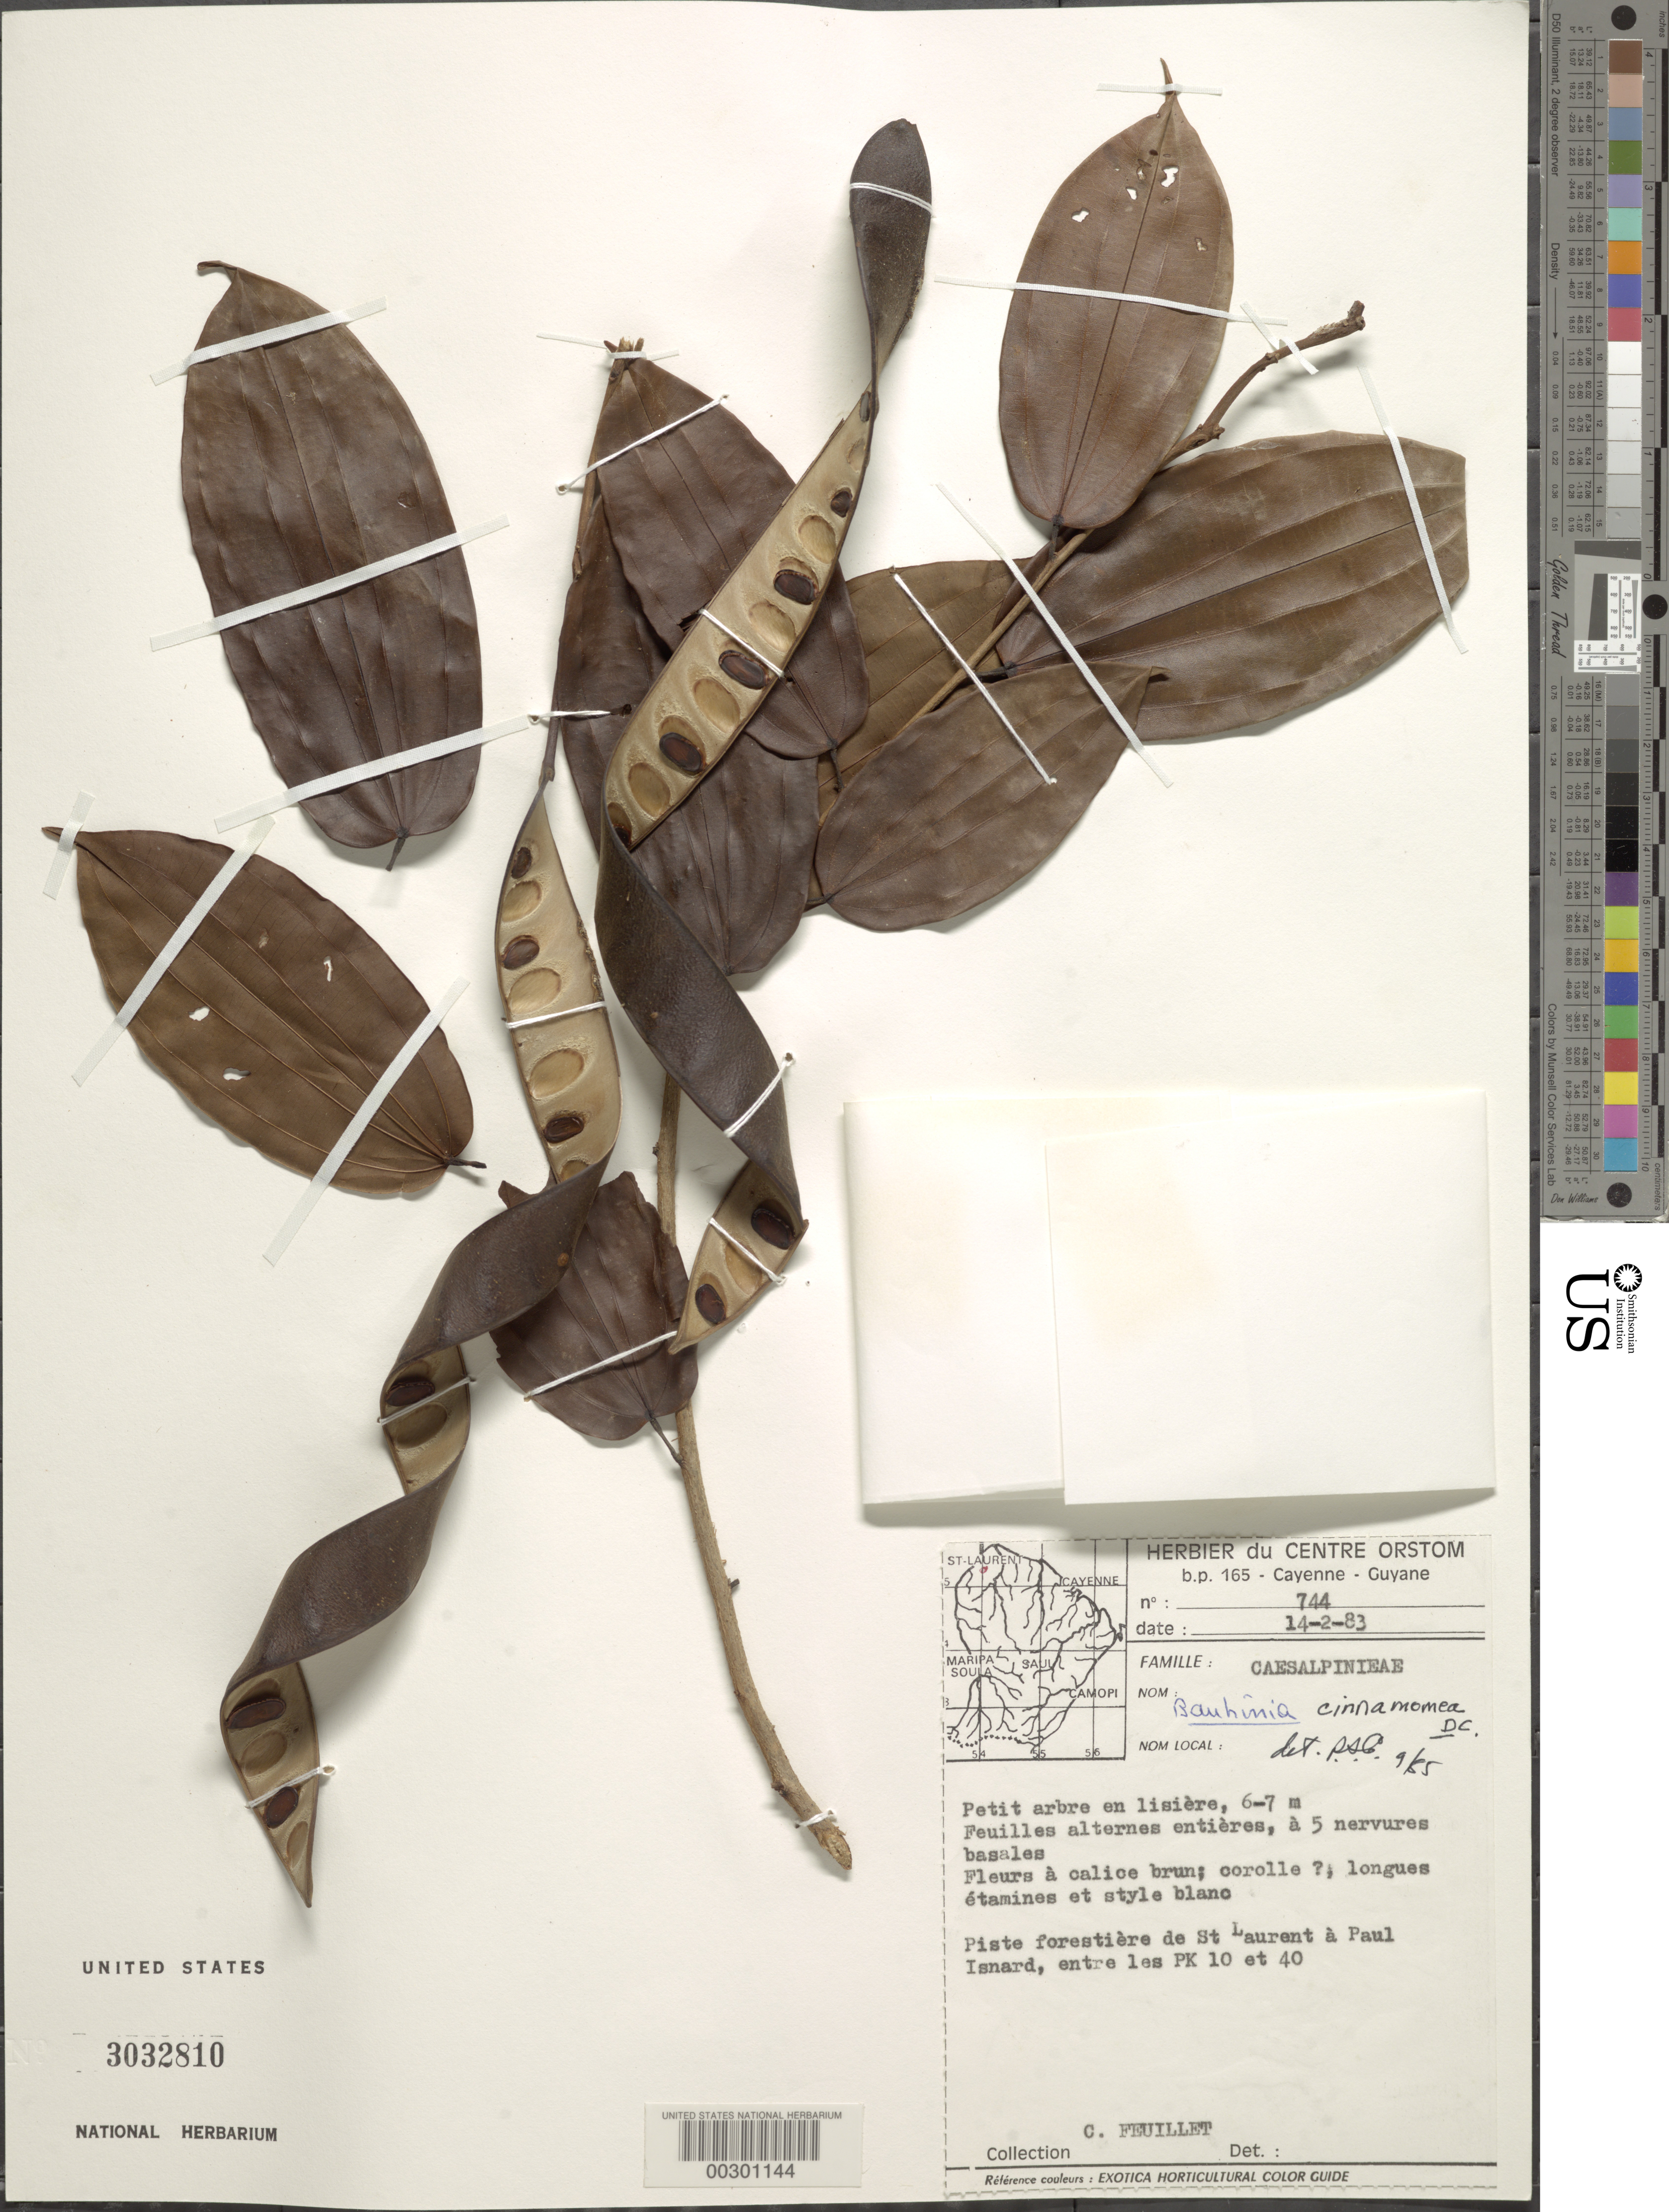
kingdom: Plantae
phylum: Tracheophyta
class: Magnoliopsida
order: Fabales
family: Fabaceae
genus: Bauhinia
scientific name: Bauhinia cinnamomea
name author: DC.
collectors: C. Feuillet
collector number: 744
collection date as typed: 14 Feb 1983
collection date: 1983-02-14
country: French Guiana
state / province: Saint-Laurent-du-Maroni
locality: Forest trail of st. laurent a paul isnard, between pk 10 and 40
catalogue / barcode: US 3032810